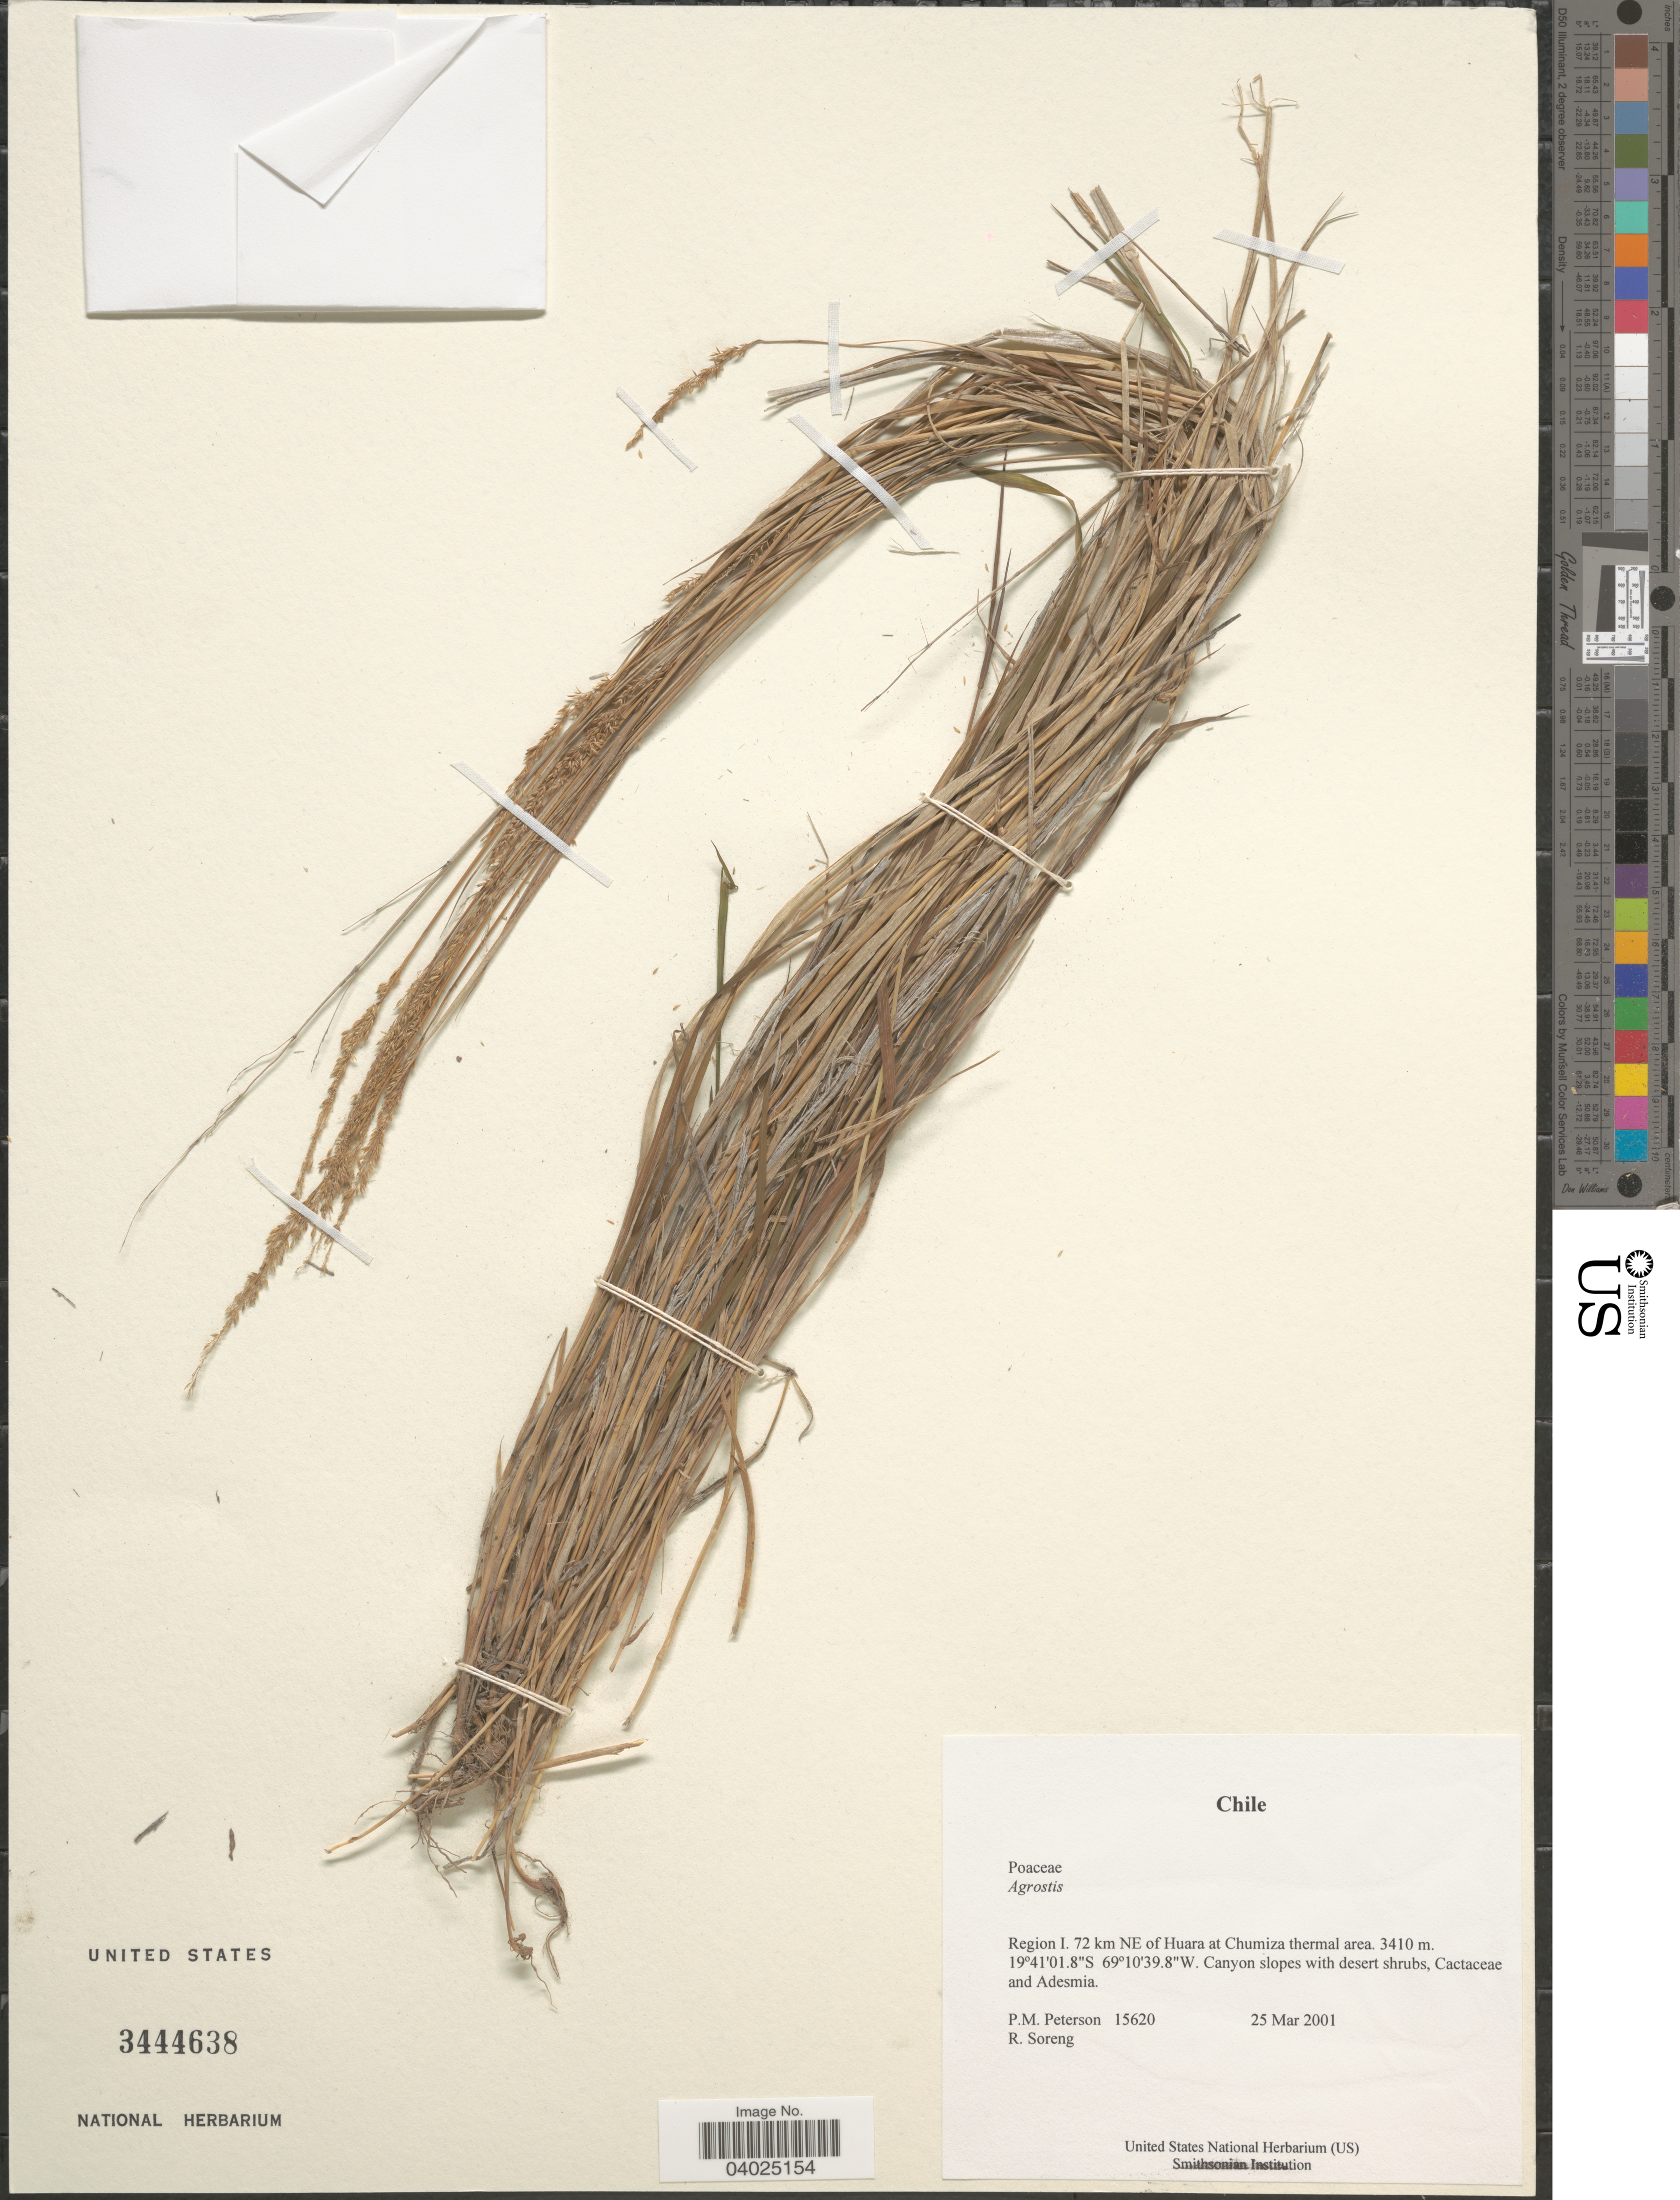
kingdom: Plantae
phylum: Tracheophyta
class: Liliopsida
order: Poales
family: Poaceae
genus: Agrostis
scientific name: Agrostis sp.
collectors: P. M. Peterson & R. J. Soreng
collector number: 15620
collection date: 2001-03-25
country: Chile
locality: Region I. 72 km NE of Huara at Chumiza thermal area.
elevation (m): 3410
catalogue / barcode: US 3444638